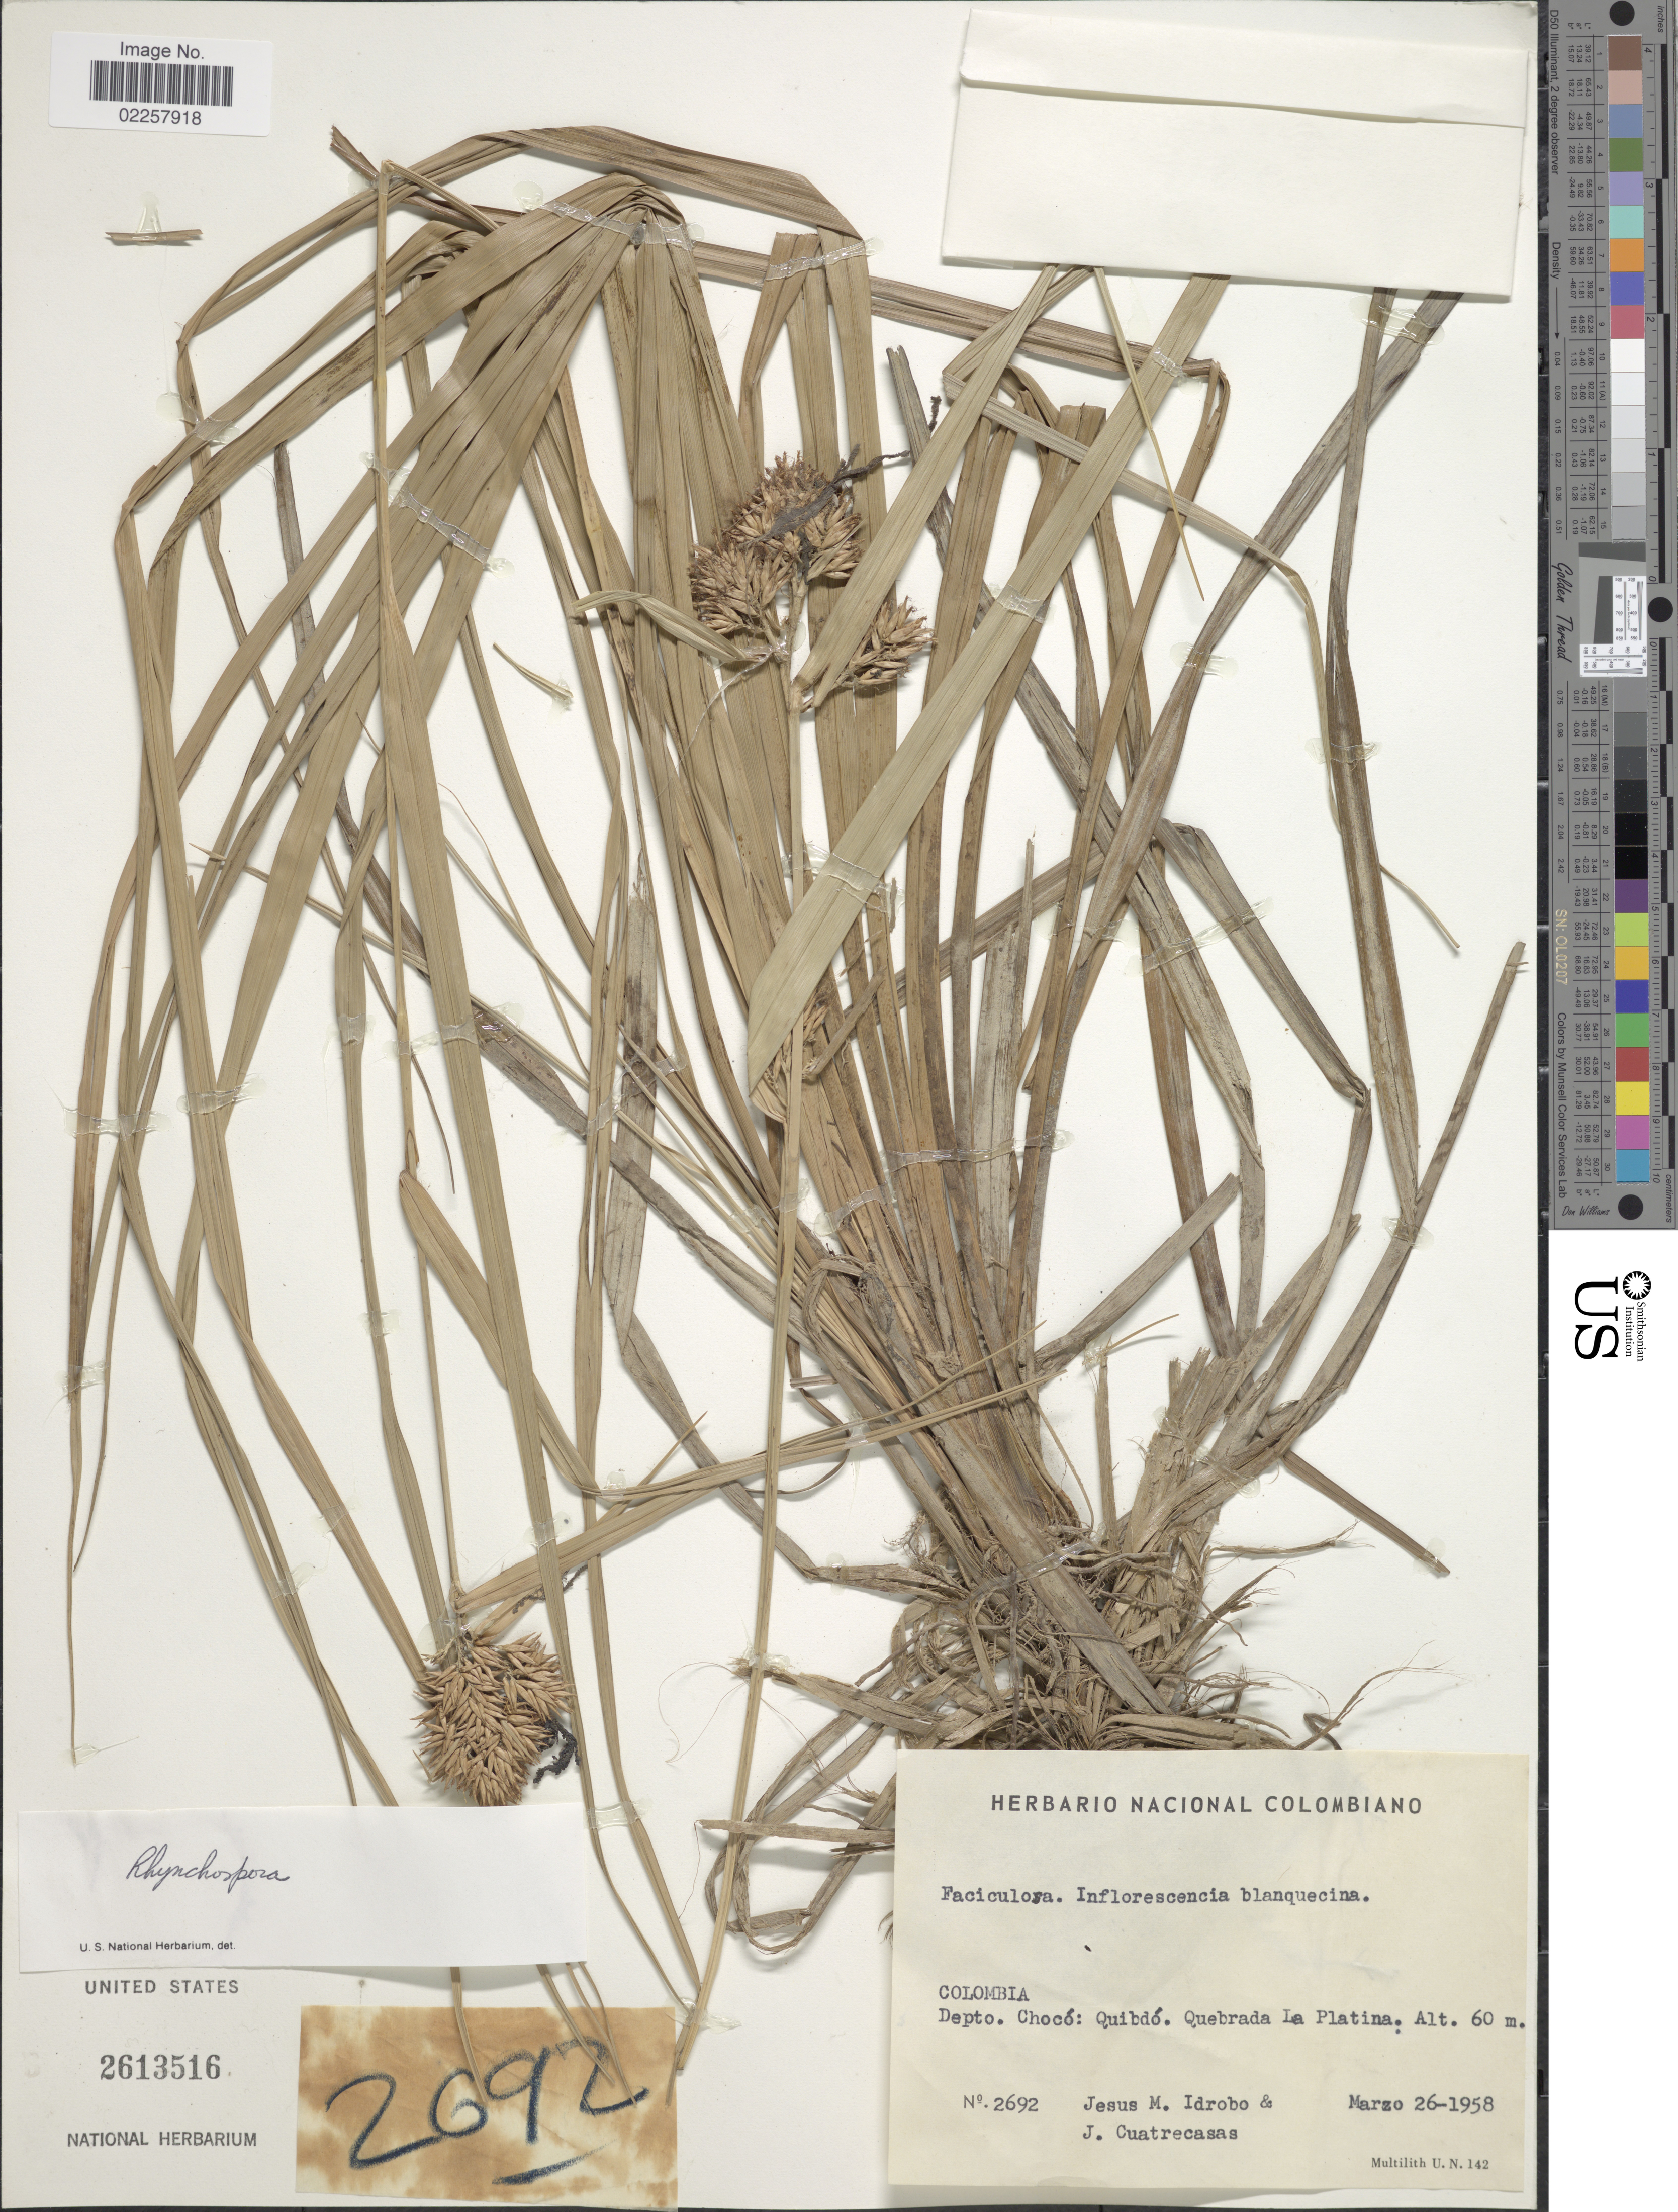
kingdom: Plantae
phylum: Tracheophyta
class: Liliopsida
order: Poales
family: Cyperaceae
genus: Rhynchospora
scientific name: Rhynchospora sp.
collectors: J. M. Idrobo & J. Cuatrecasas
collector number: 2692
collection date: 1958-03-26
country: Colombia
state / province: Chocó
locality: Colombia, Depto. Choco: Quibdo, Quebrada La Platina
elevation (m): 60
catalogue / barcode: US 2613516